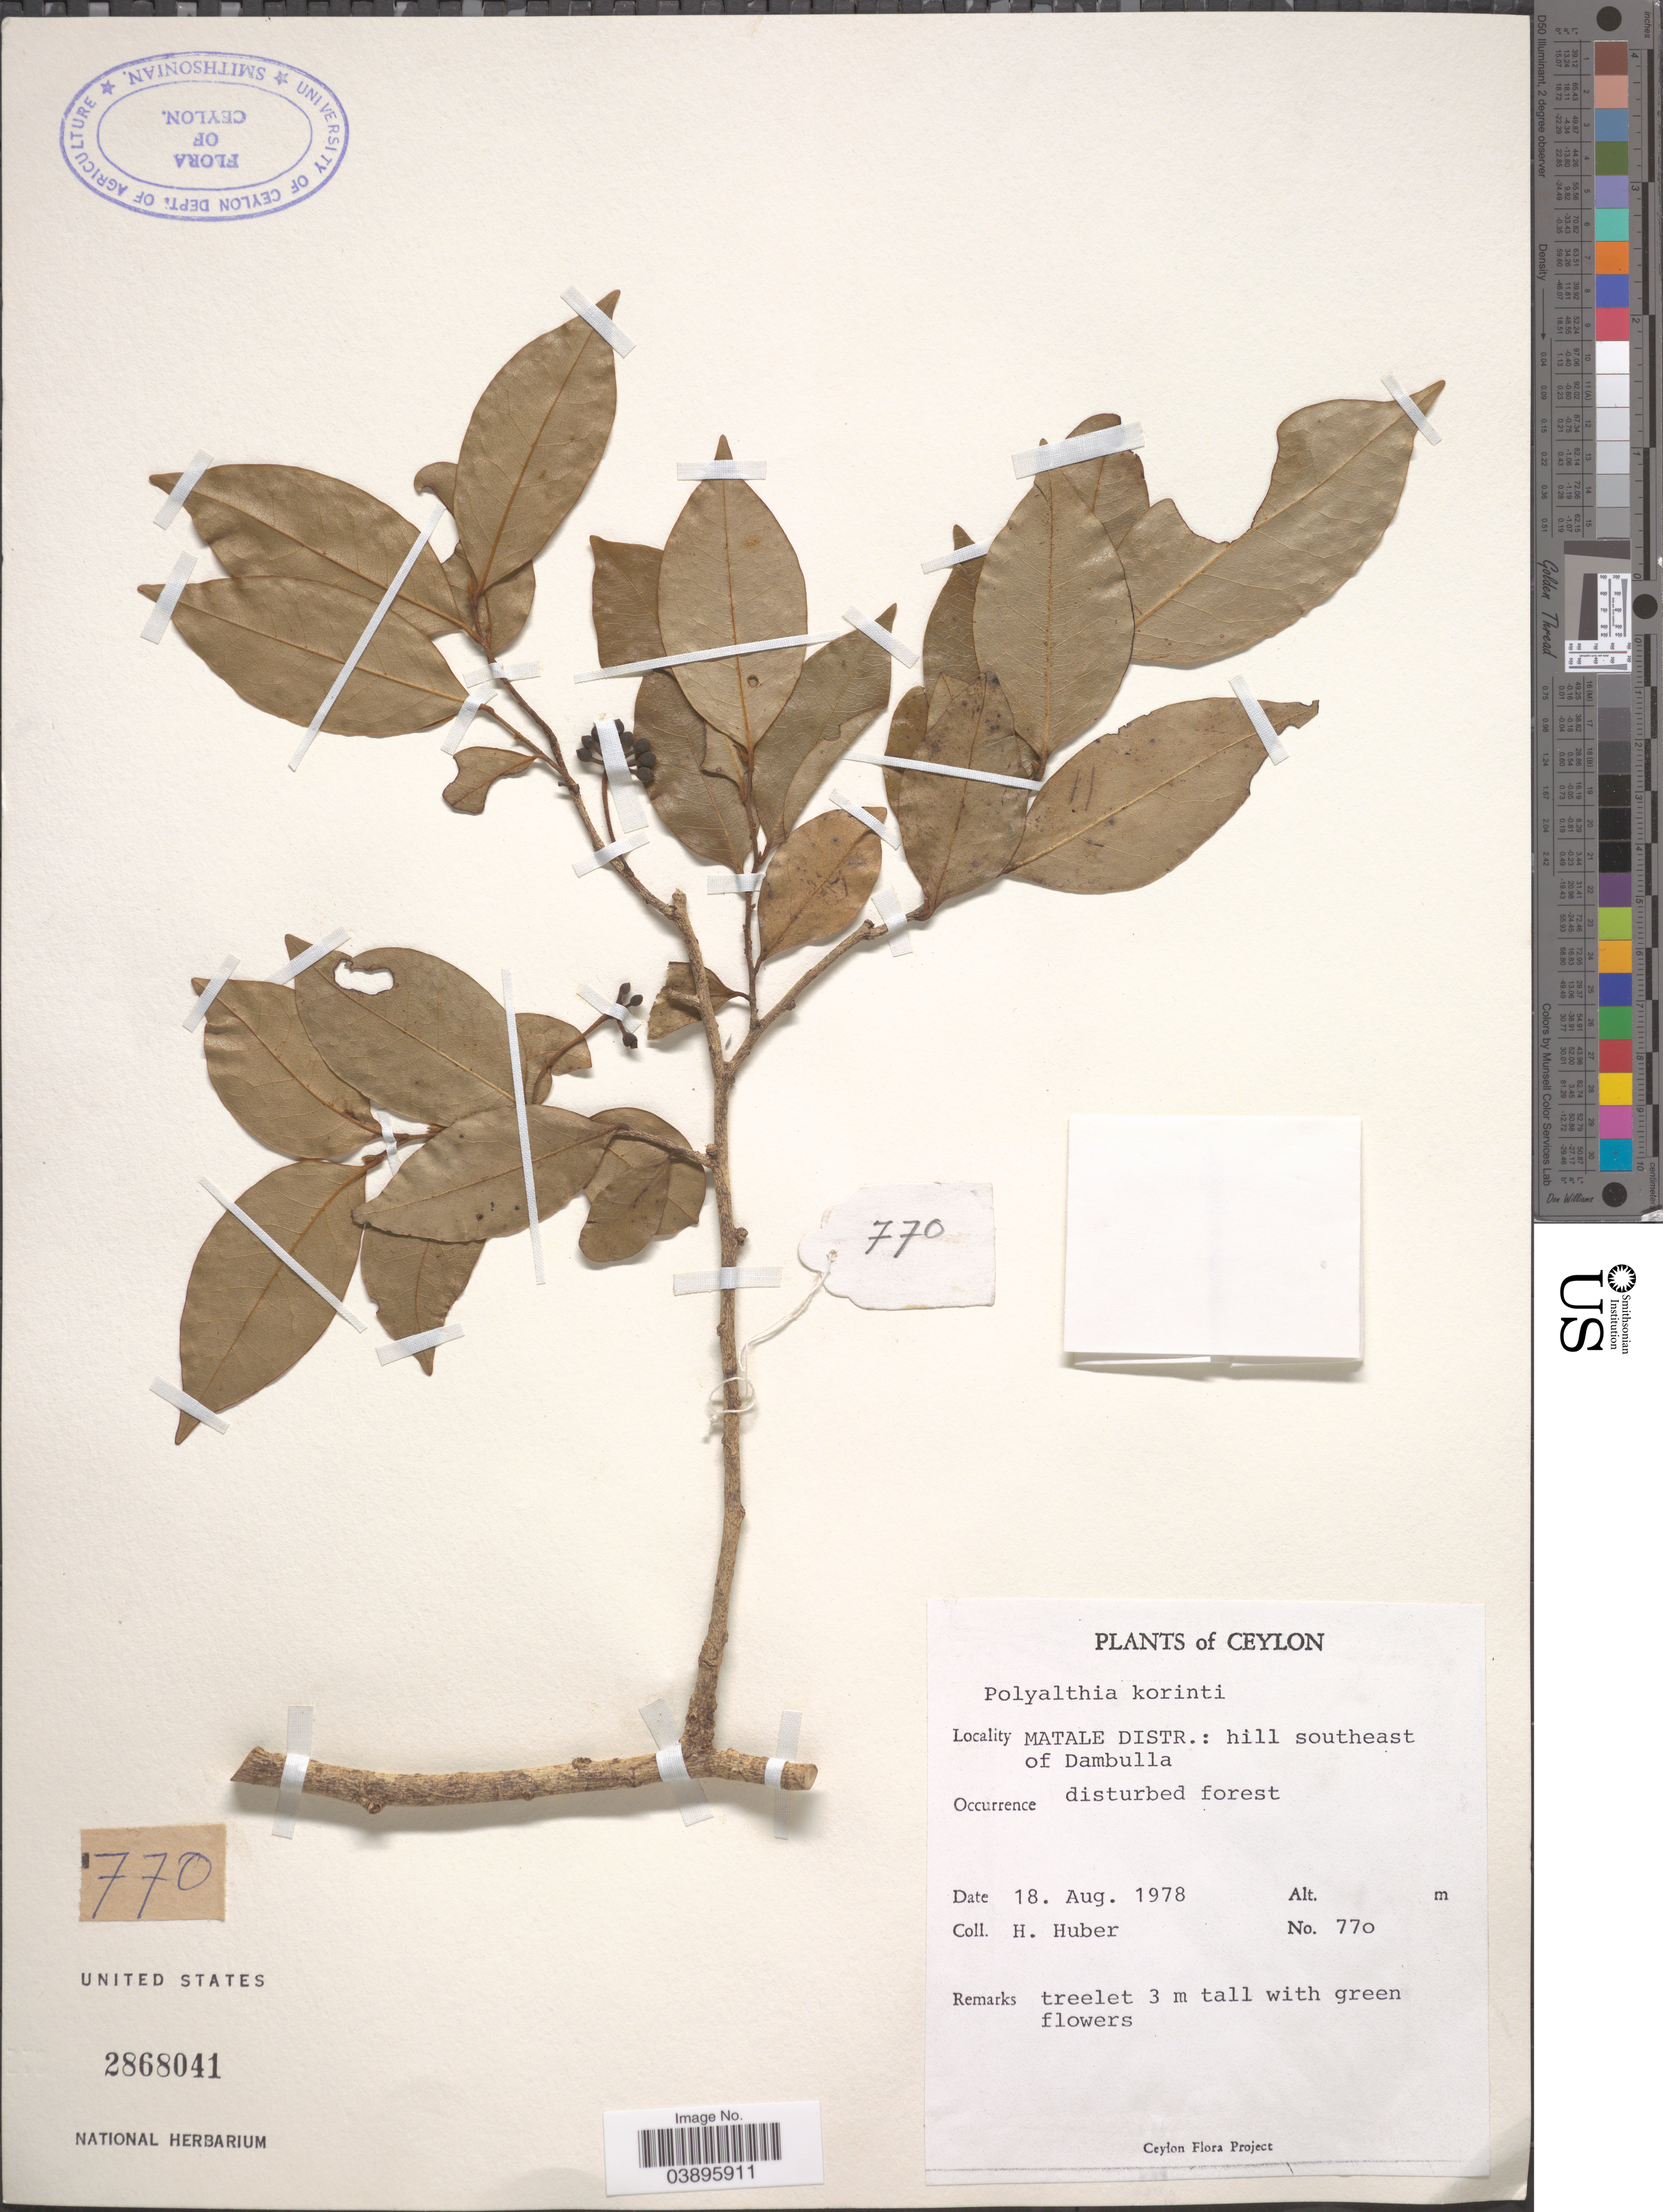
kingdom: Plantae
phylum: Tracheophyta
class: Magnoliopsida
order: Magnoliales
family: Annonaceae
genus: Polyalthia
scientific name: Polyalthia korinti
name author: (Dunal) Thwaites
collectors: H. Huber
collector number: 770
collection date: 1978-08-18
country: Sri Lanka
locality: Ceylon. Matale Distr.: hill southeast of Dambulla.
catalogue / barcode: US 2868041